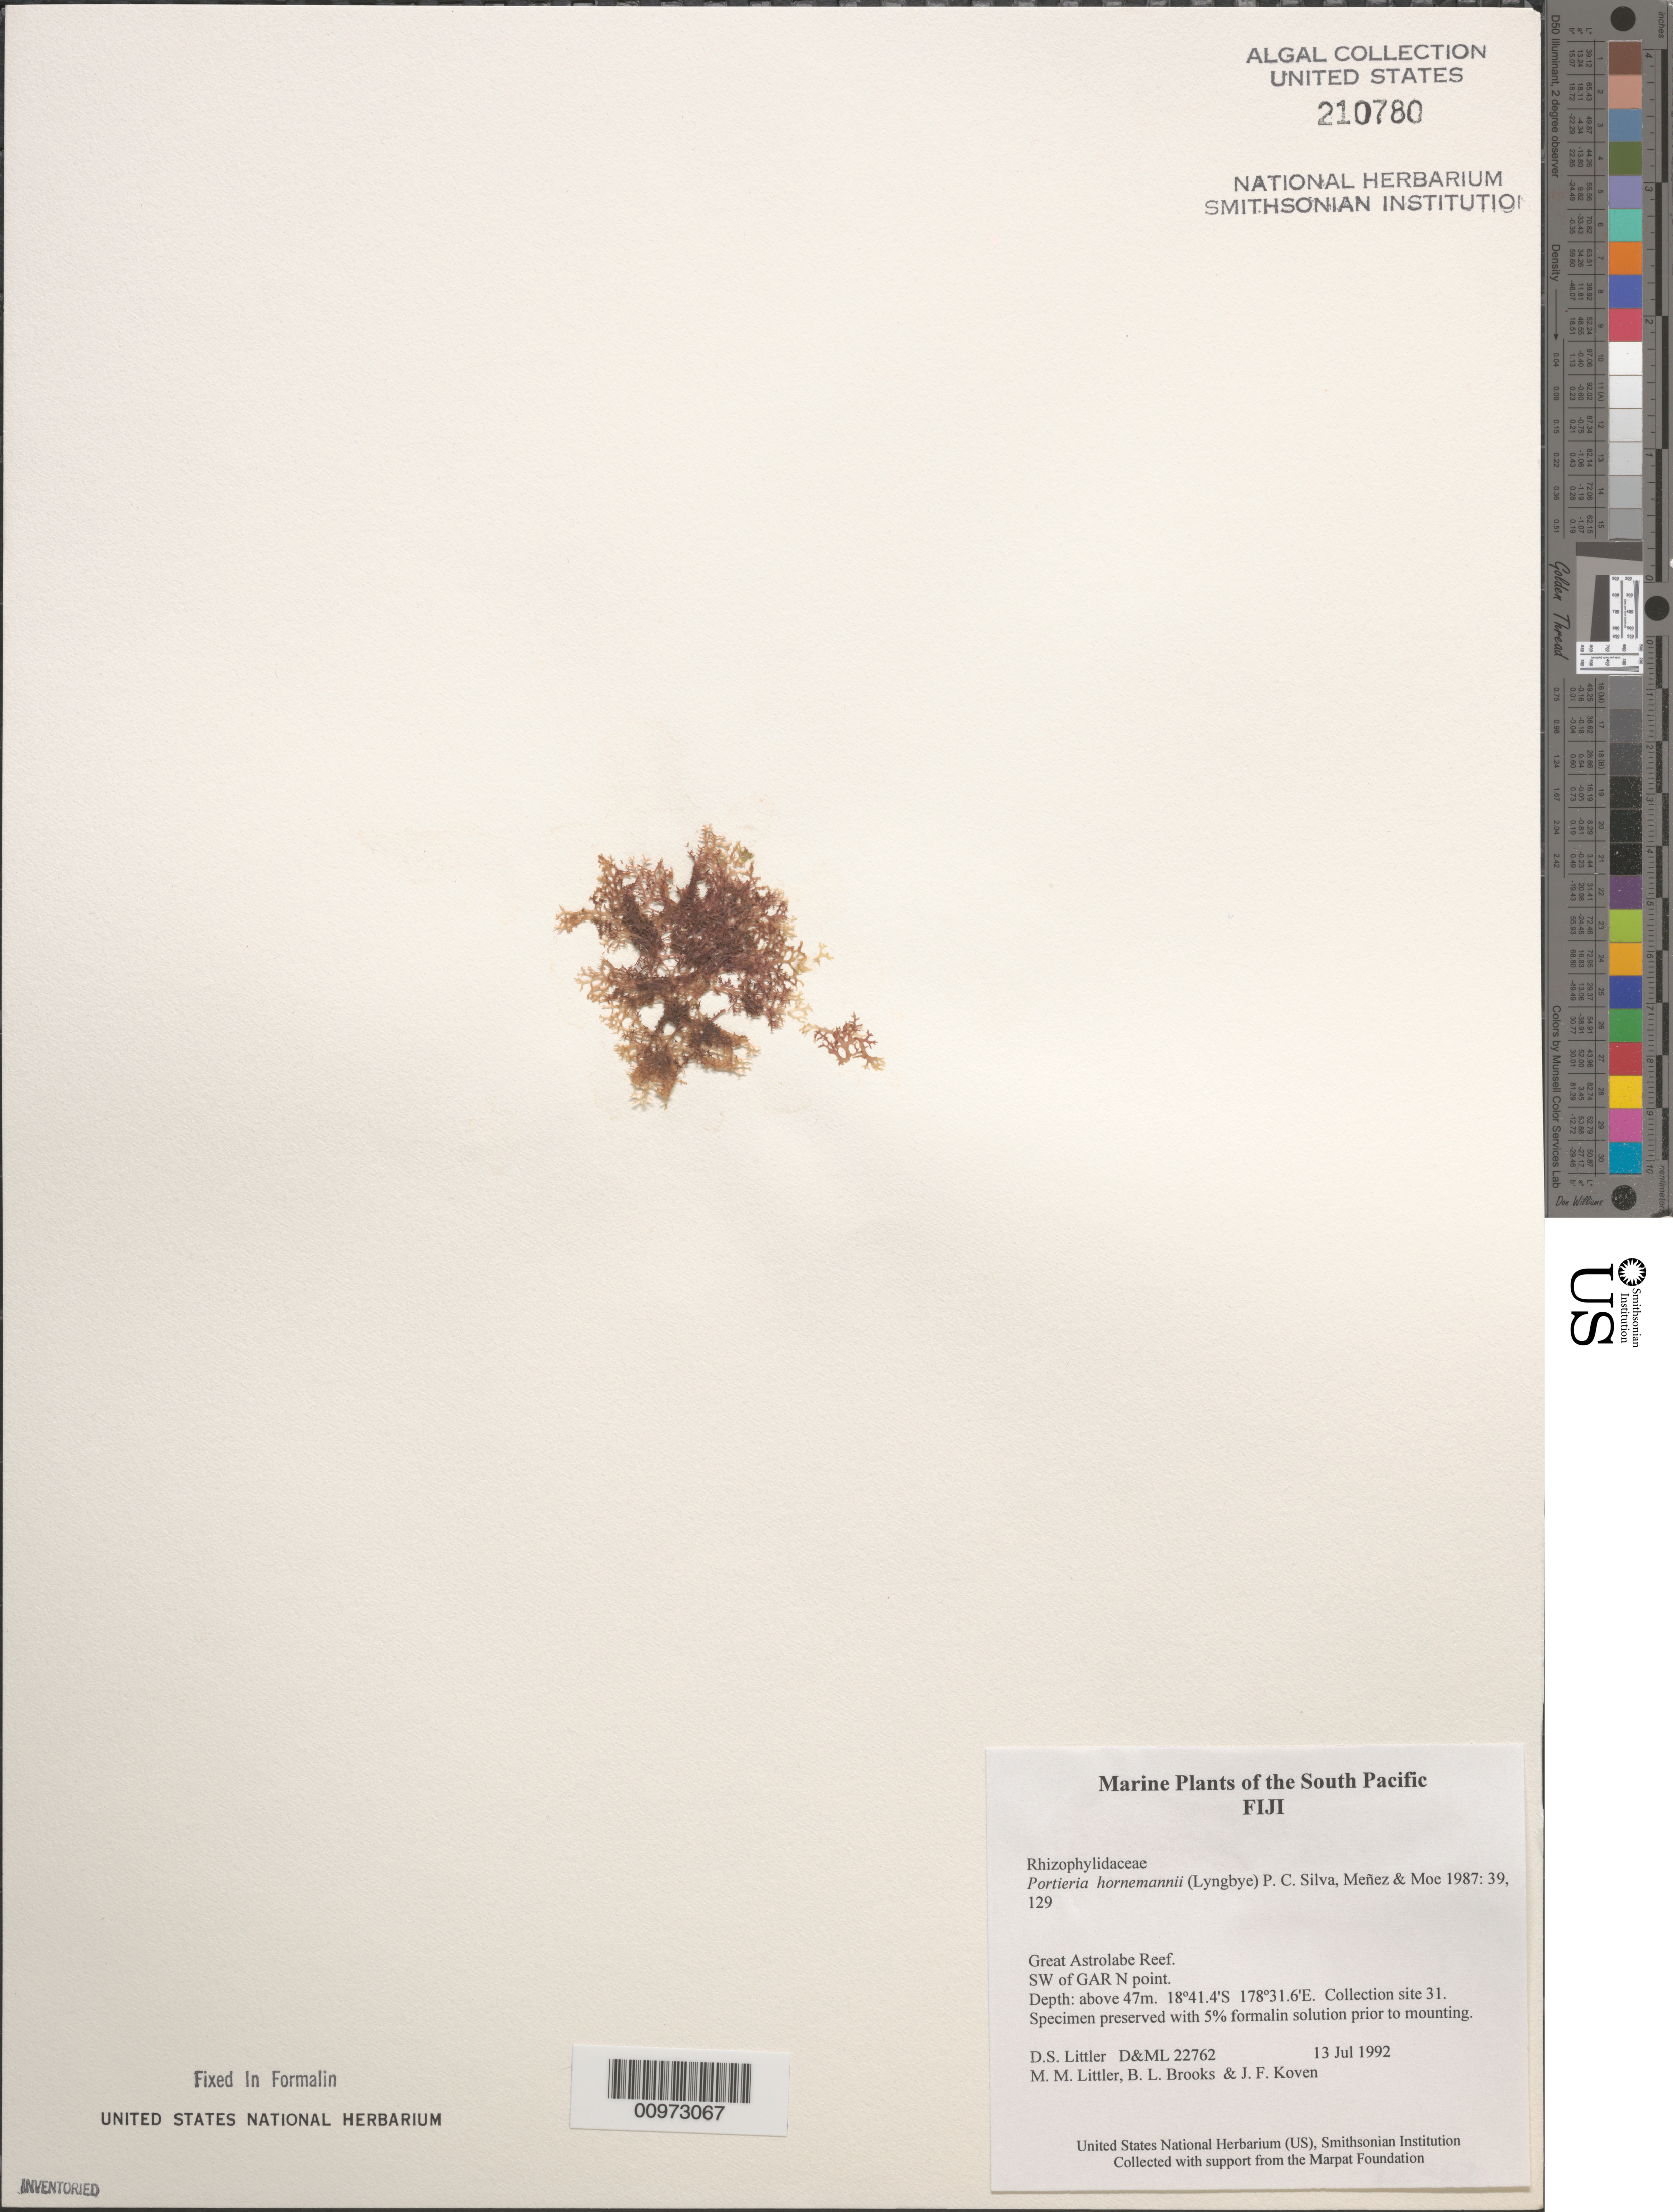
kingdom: Plantae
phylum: Rhodophyta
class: Florideophyceae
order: Gigartinales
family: Rhizophyllidaceae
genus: Portieria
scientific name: Portieria hornemannii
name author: (Lyngbye) P.C. Silva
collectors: D. S. Littler, M. M. Littler, B. Brooks & J. Koven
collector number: D&ML 22762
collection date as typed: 13 Jul 1992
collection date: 1992-07-13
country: Fiji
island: Great Astrolabe Reef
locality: Great Astrolabe Reef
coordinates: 18 41.4'S, 178 31.6'E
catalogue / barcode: US 210780